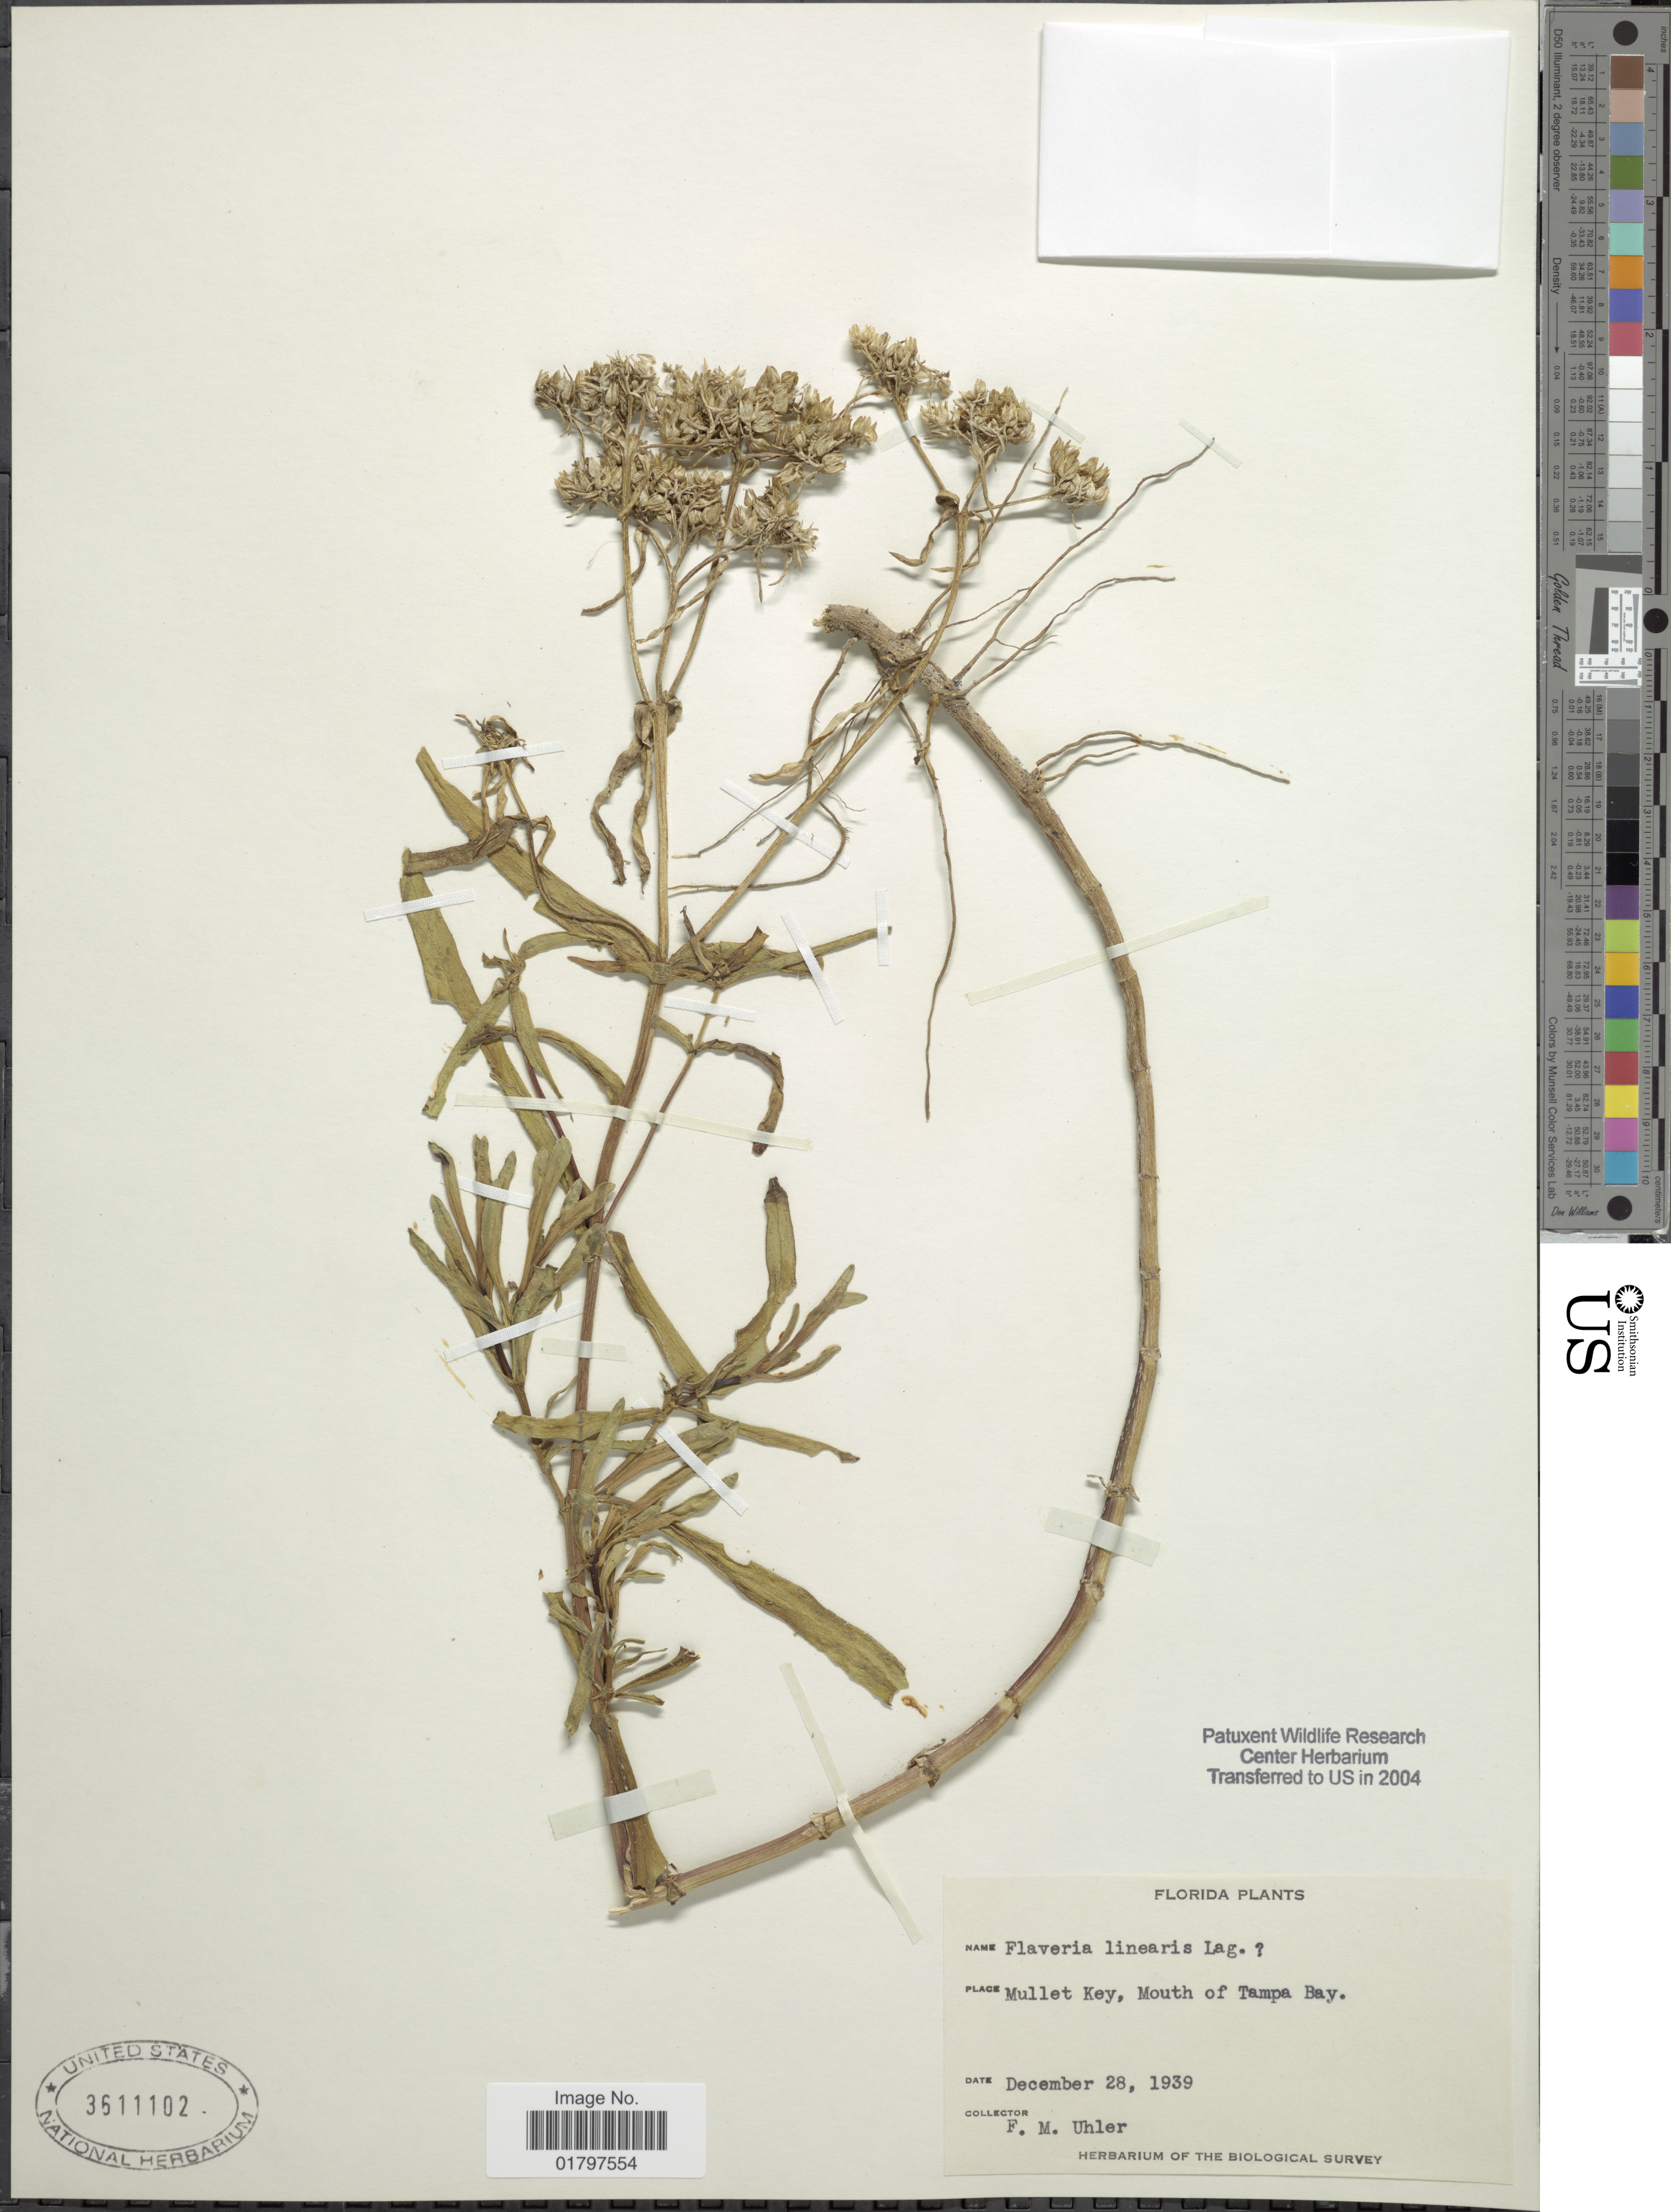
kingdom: Plantae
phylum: Tracheophyta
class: Magnoliopsida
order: Asterales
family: Asteraceae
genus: Flaveria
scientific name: Flaveria linearis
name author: Lag.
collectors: F. M. Uhler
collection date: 1939-12-28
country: United States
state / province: Florida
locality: Mullet Key, Mouth of Tampa Bay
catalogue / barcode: US 3611102